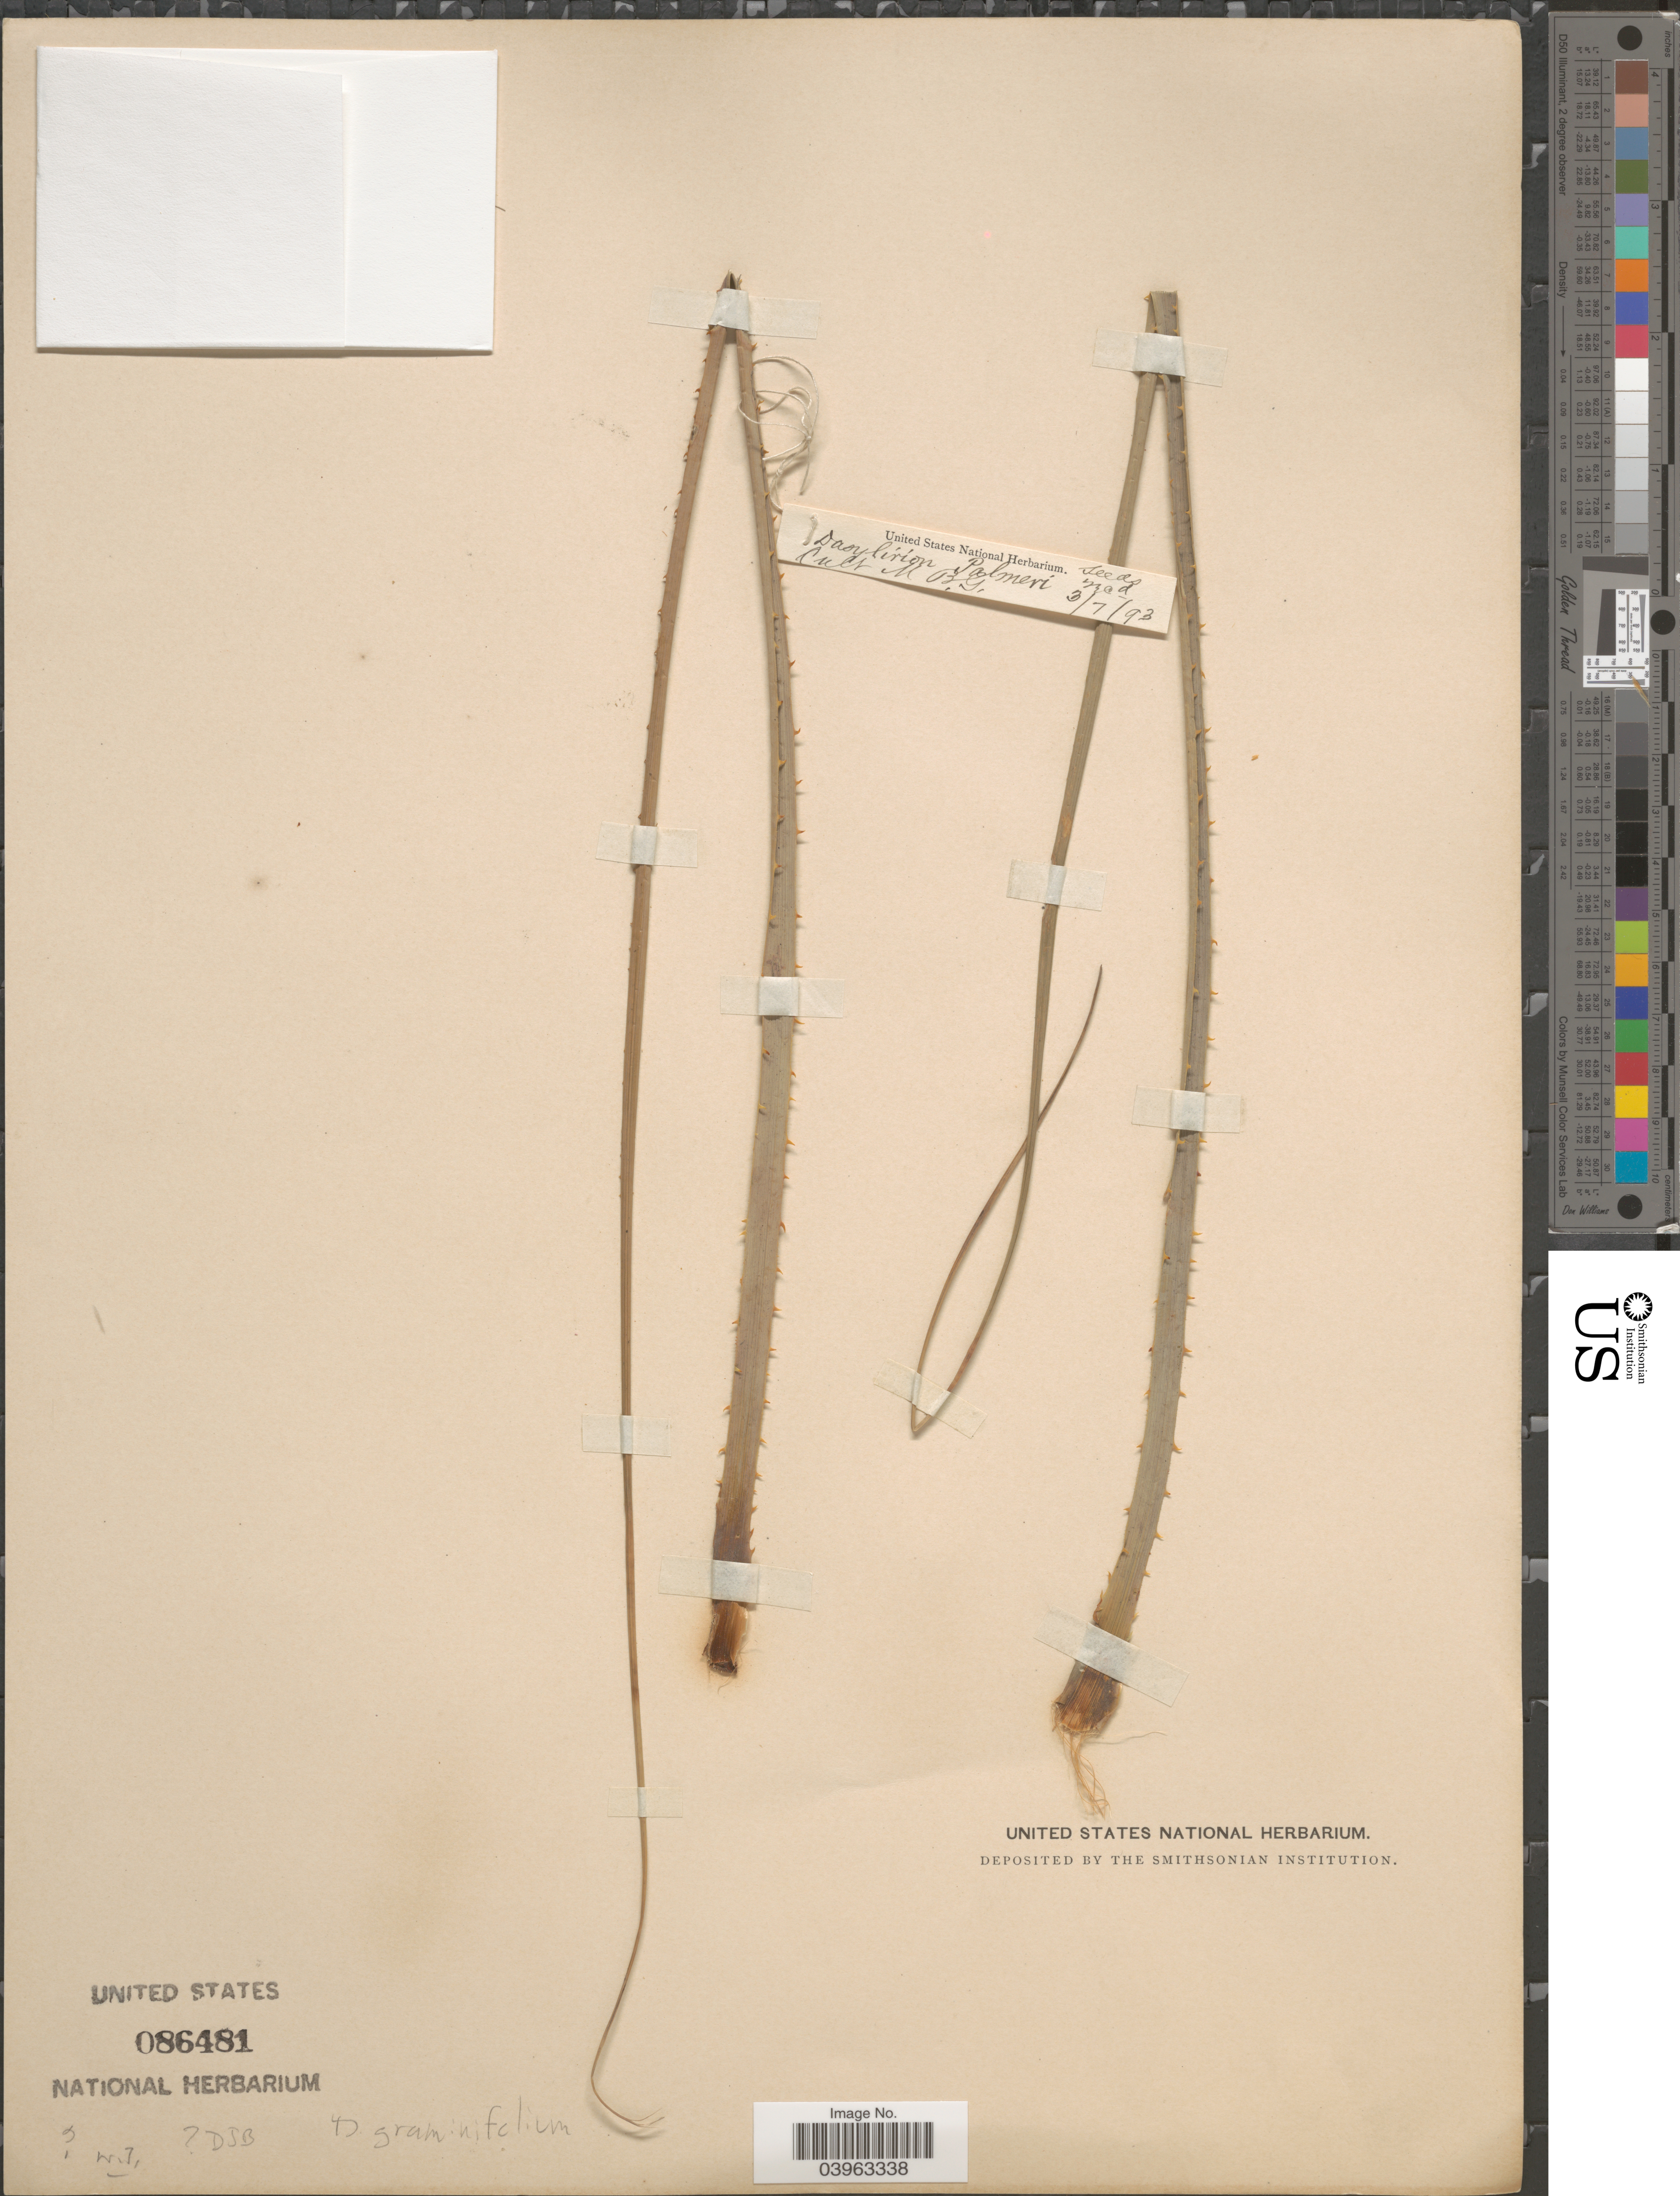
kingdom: Plantae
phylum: Tracheophyta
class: Liliopsida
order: Asparagales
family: Asparagaceae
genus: Dasylirion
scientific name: Dasylirion palmeri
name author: Trel.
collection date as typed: Transcribed d/m/y: 3/7/93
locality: M. B. G.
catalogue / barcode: US 86481